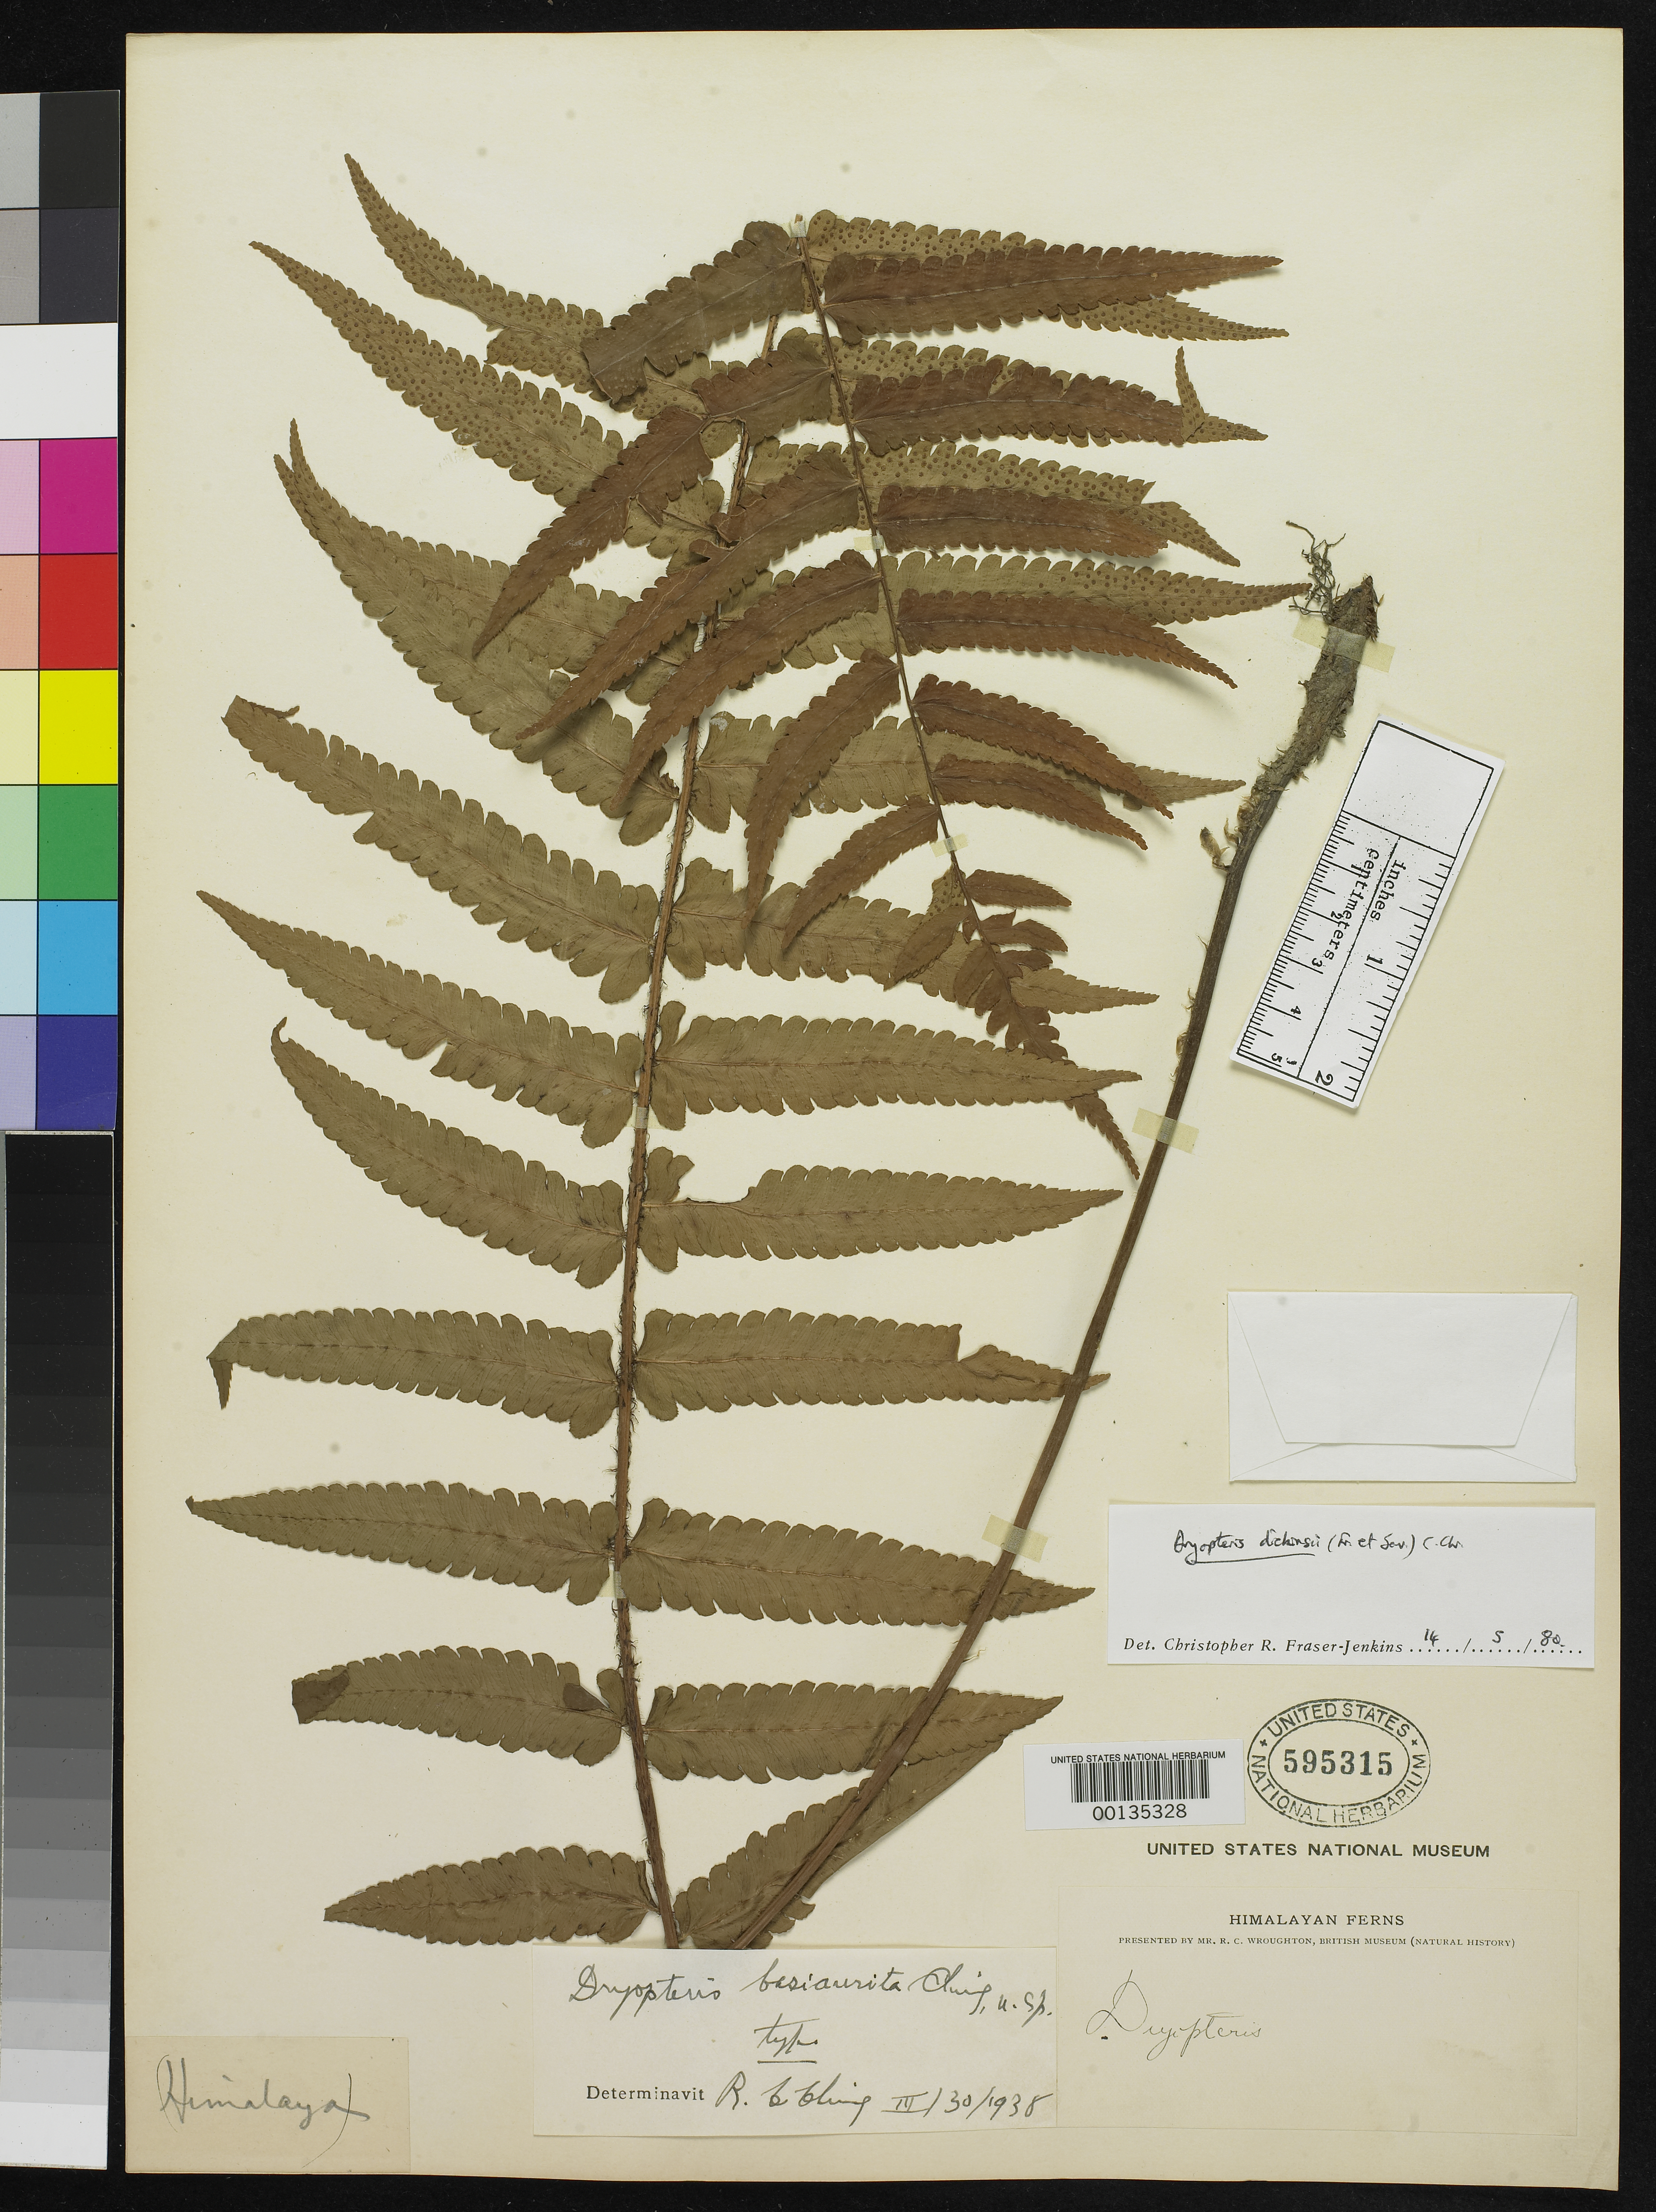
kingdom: Plantae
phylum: Tracheophyta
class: Polypodiopsida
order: Polypodiales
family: Dryopteridaceae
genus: Dryopteris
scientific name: Dryopteris basiaurita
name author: Ching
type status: Holotype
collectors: R. Wroughton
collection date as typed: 15 Jun 1903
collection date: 1903-06-15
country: India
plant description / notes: One of 5 duplicates at US with consecutive sheet numbers (USNH 595312-595316); only sheets 595312 & 595313 are annotated "Sheet I" and "Sheet II", respectively; only sheets 595314, 595315 & 595316 are annotated "type" by Ching.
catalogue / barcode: US 595315